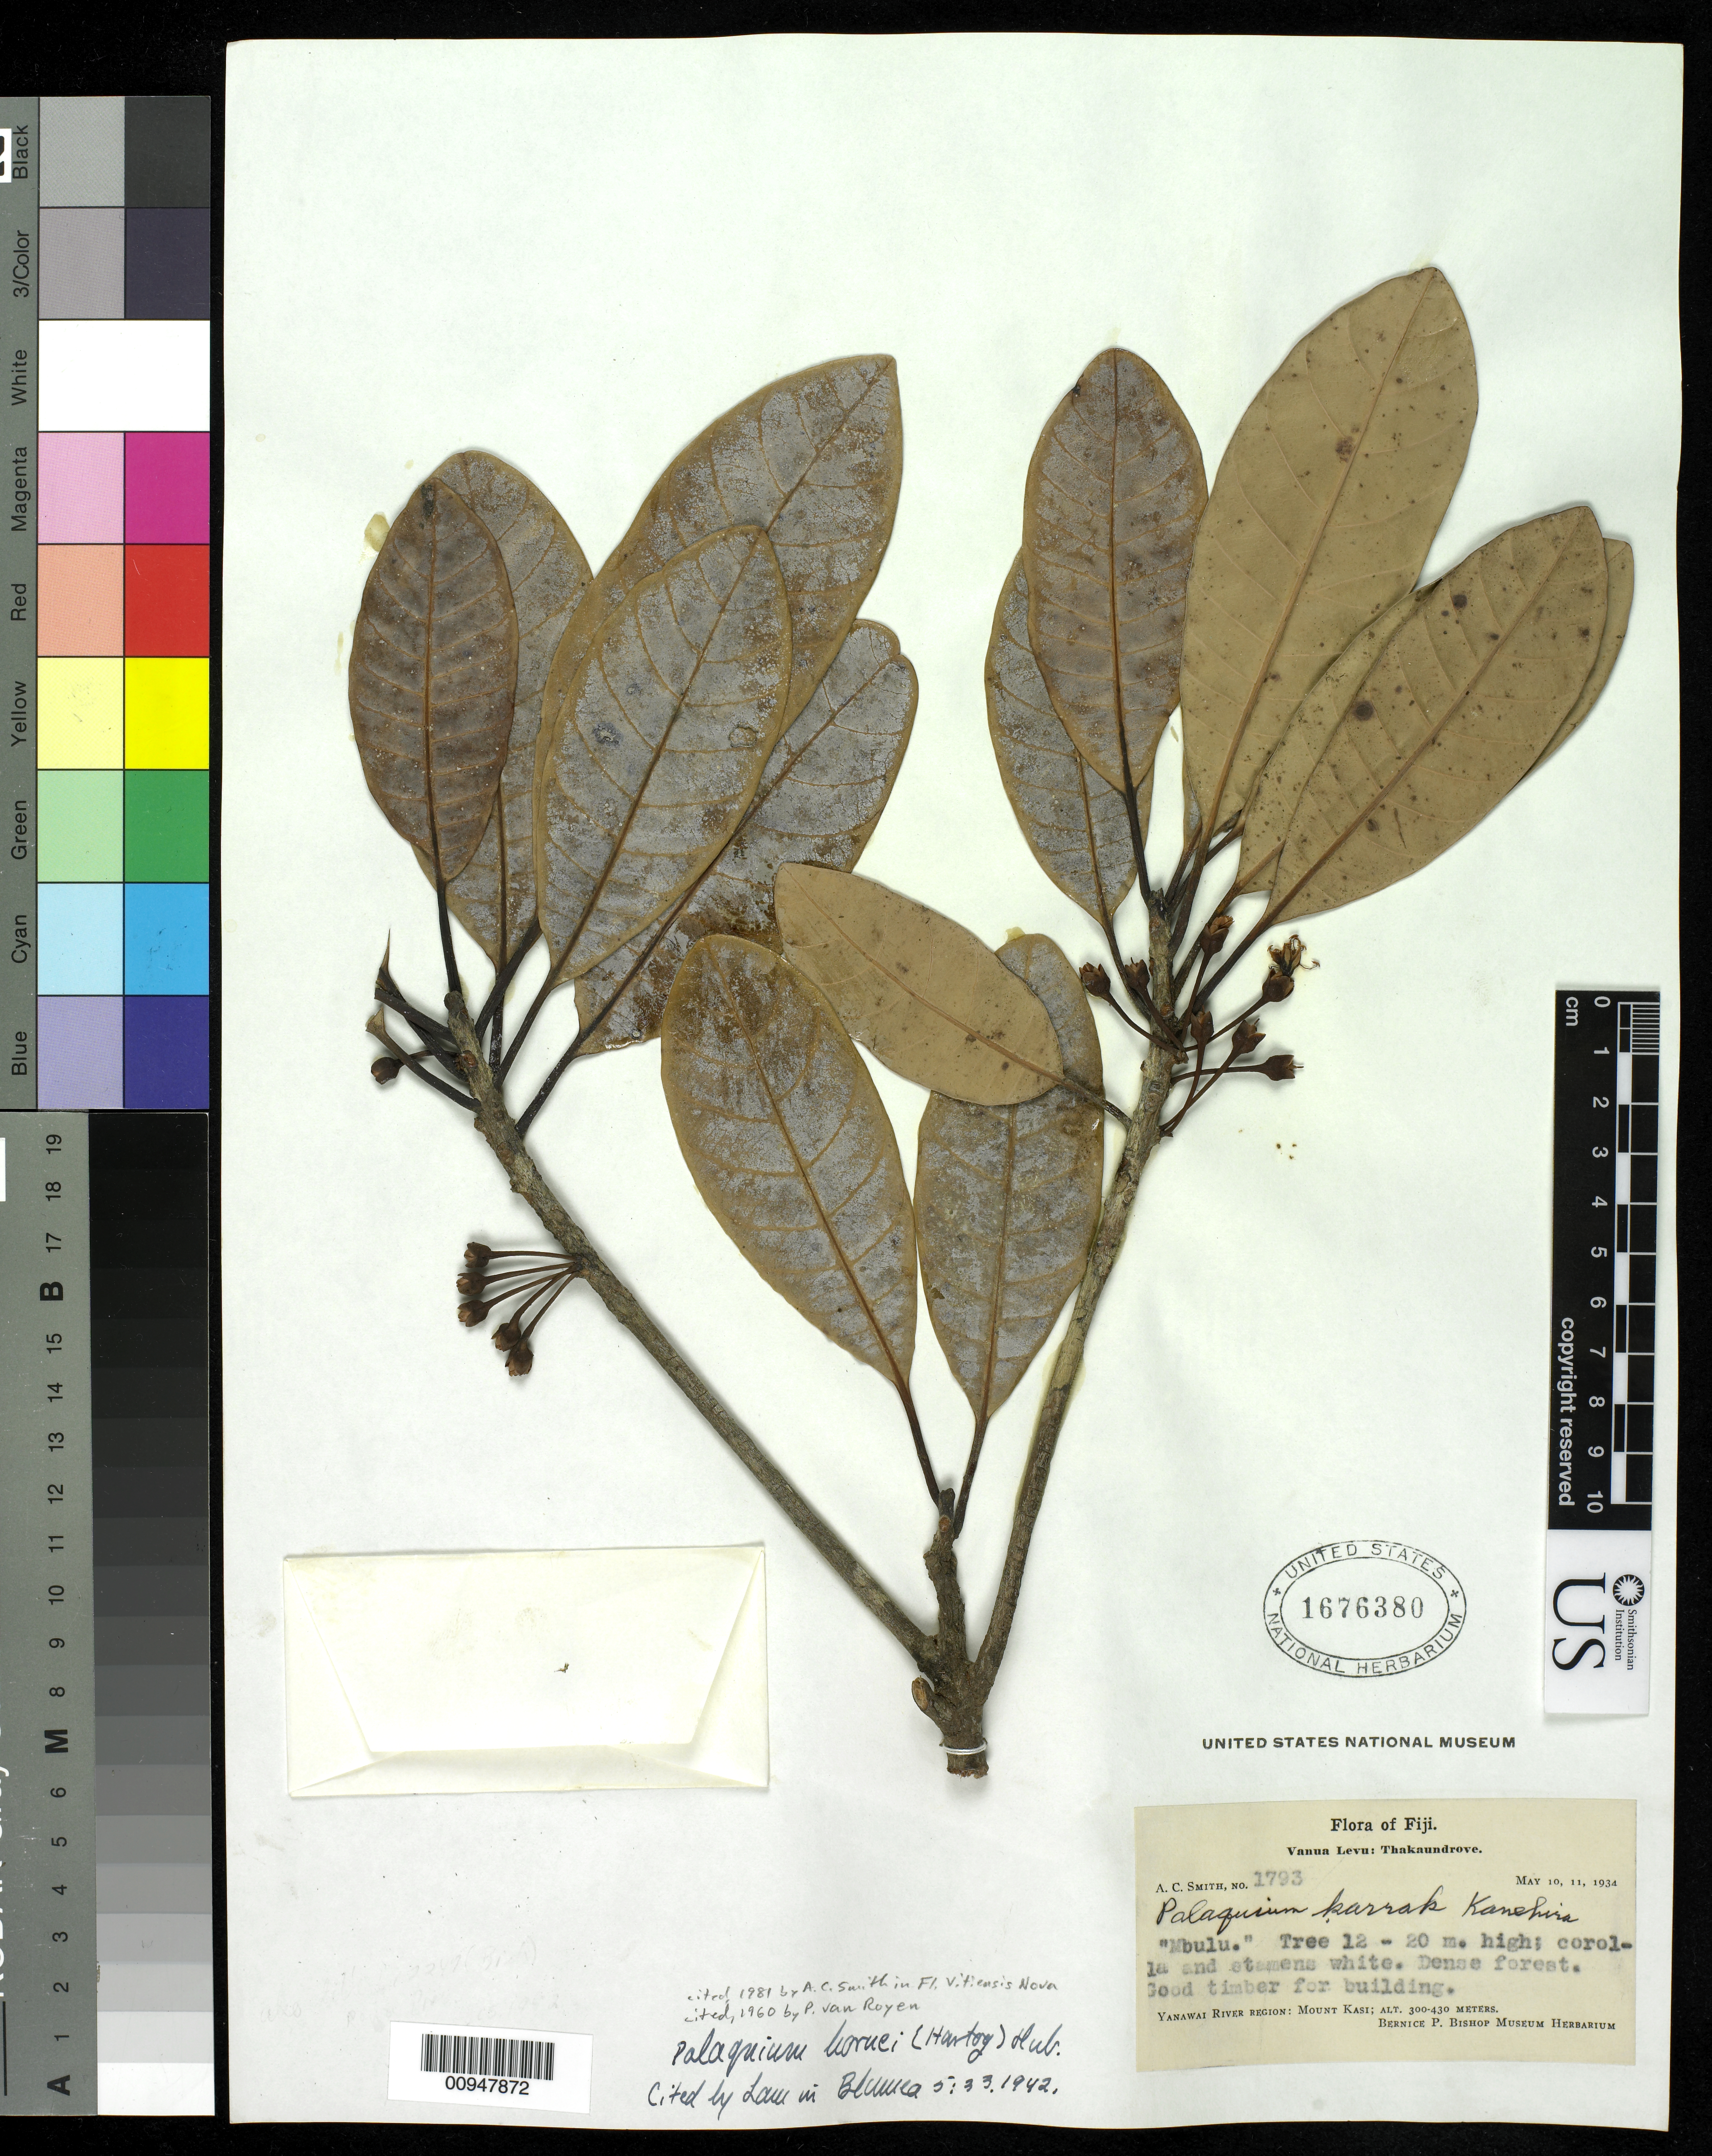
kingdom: Plantae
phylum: Tracheophyta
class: Magnoliopsida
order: Ericales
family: Sapotaceae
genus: Palaquium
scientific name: Palaquium hornei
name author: (Hartog ex Baker) Dubard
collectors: C. A. Smith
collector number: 1793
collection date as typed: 10 May 1934 and 11 May 1934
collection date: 1934-05-10,1934-05-11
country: Fiji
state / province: Northern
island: Vanua Levu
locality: Yanawai River region: Mt. Kasi. Thakaundrove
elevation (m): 300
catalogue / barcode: US 1676380